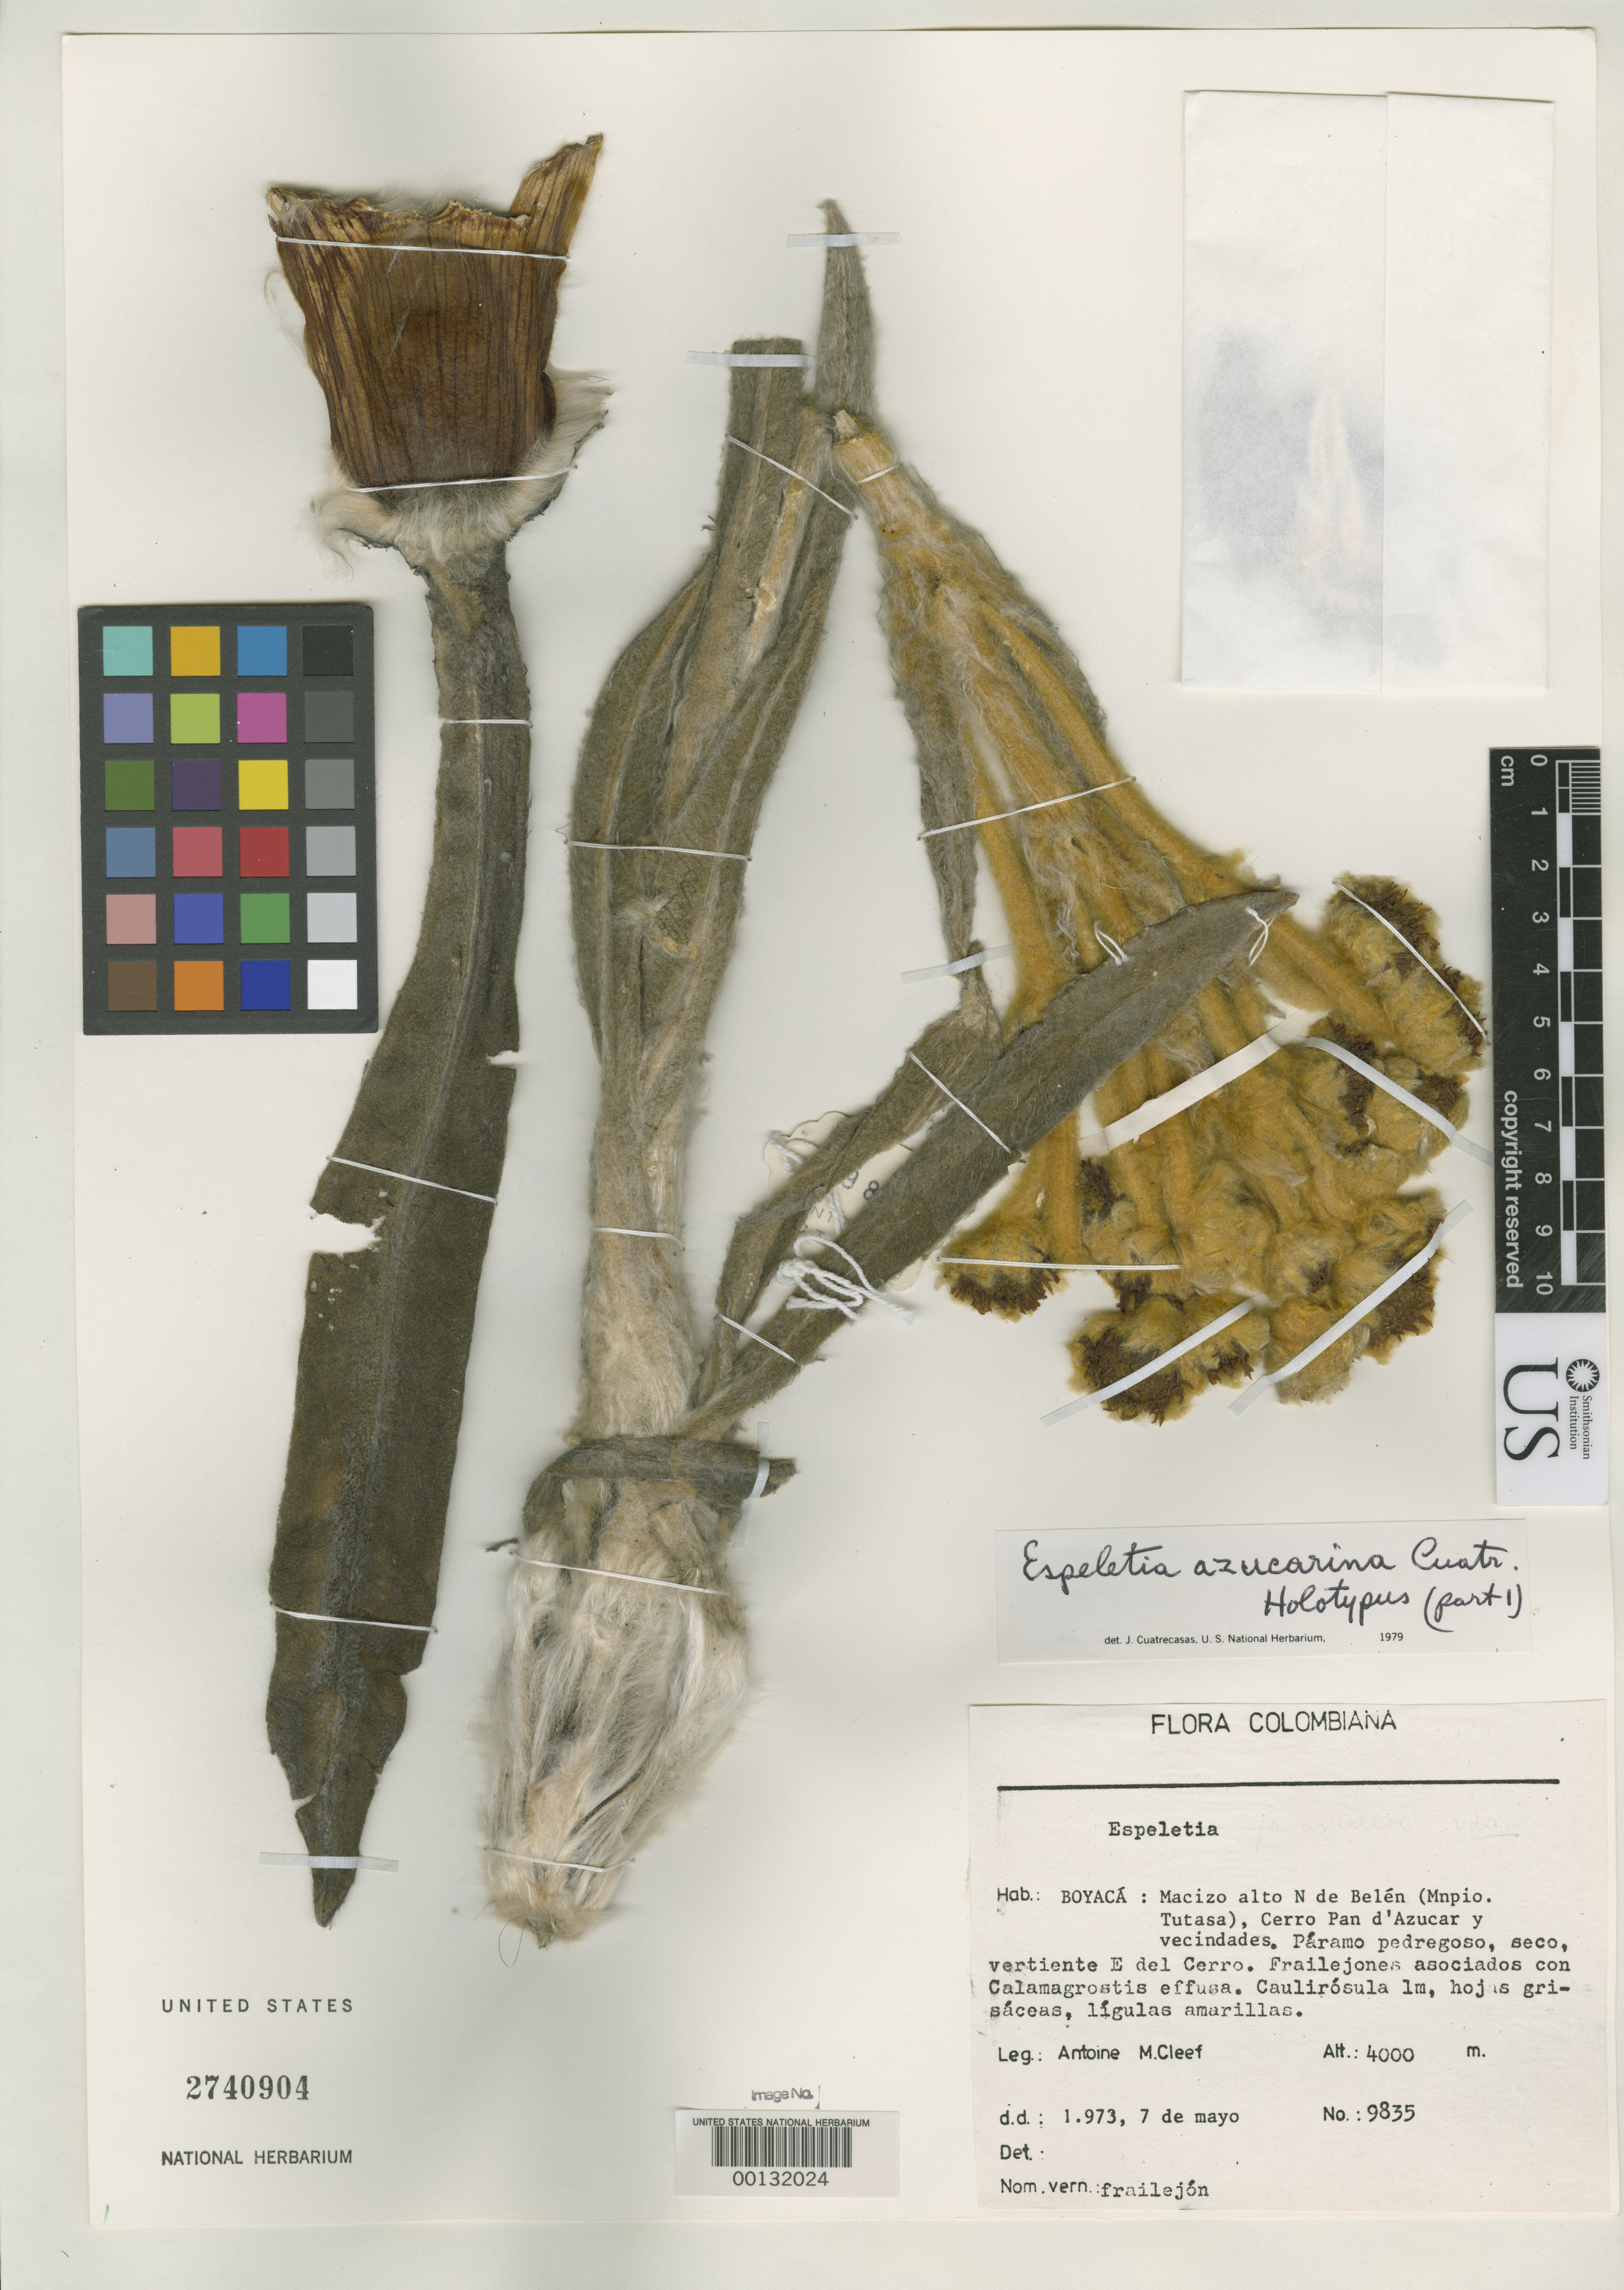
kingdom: Plantae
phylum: Tracheophyta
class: Magnoliopsida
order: Asterales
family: Asteraceae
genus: Espeletia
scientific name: Espeletia azucarina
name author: Cuatrec.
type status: Holotype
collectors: A. M. Cleef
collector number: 9835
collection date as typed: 07 May 1973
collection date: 1973-05-07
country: Colombia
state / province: Boyacá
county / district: Tutasa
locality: Macizo Alto N de Belem, Cerro Pan de Azucar y Vecindades. [Massive hill N of Belem, Cerro Pan de Azucar and vicinity.]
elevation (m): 4000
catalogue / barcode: US 2740904